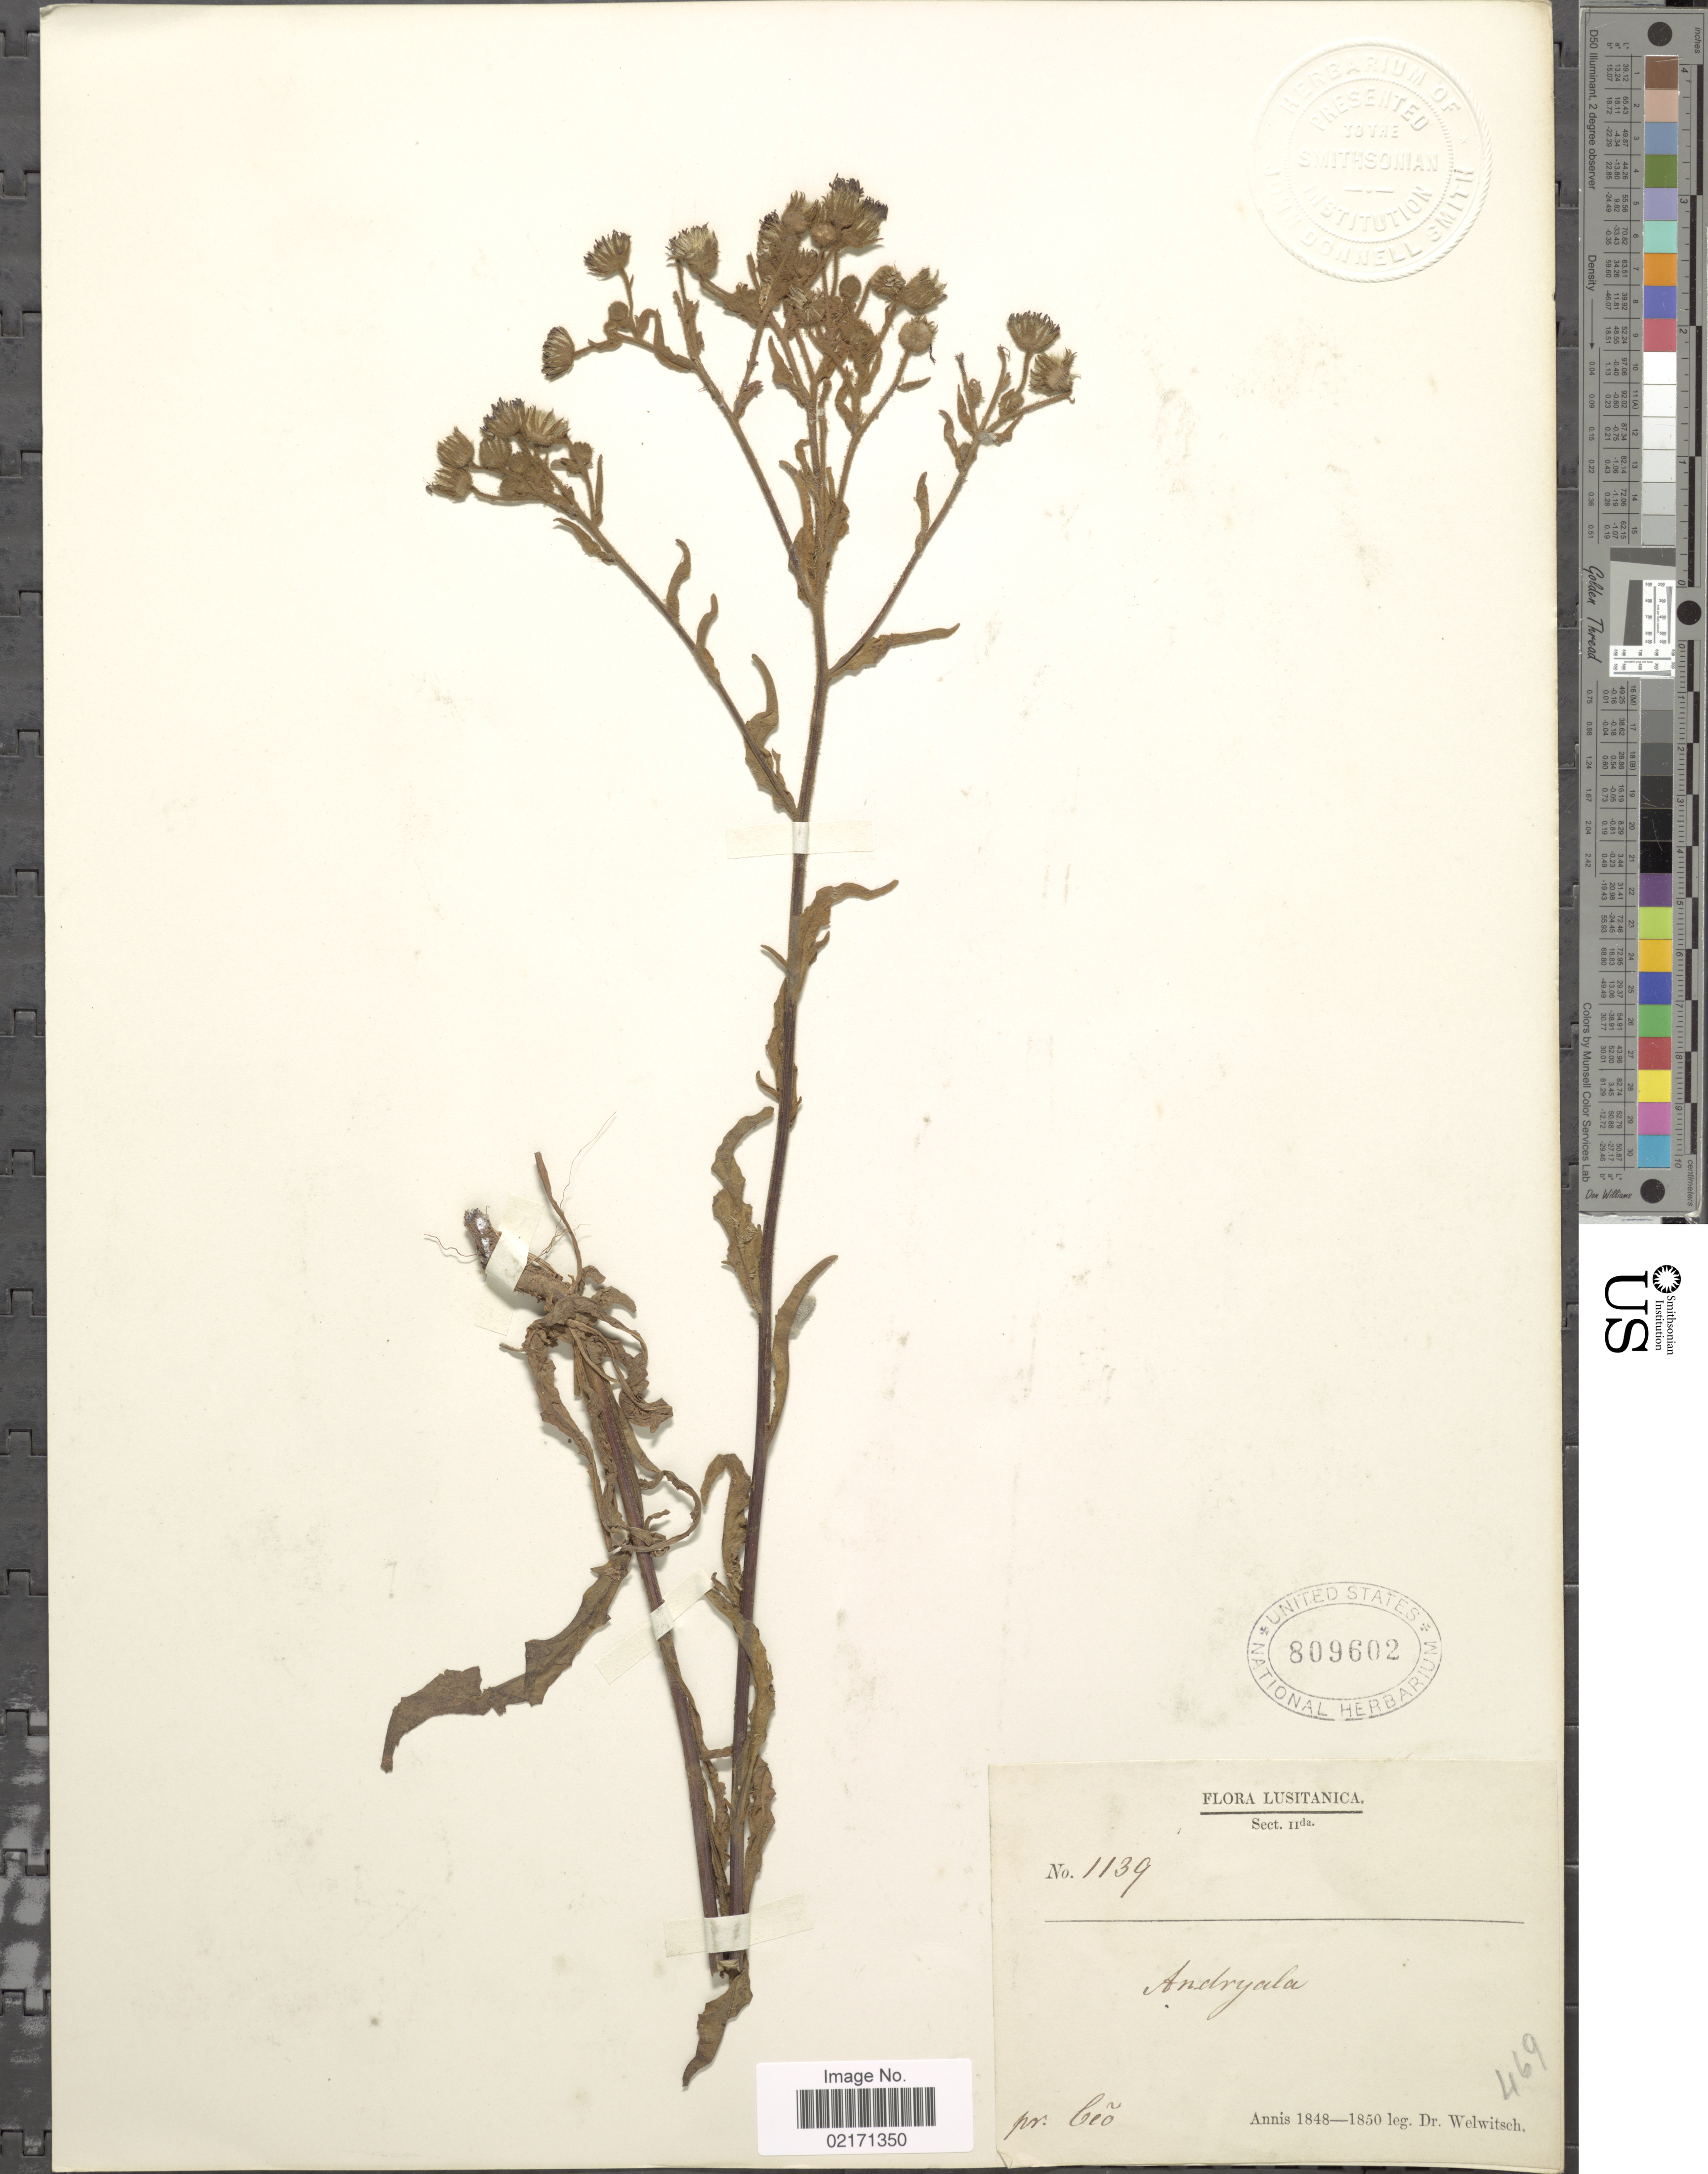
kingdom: Plantae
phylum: Tracheophyta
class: Magnoliopsida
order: Asterales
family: Asteraceae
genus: Andryala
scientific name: Andryala sp.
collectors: -. Welwitsch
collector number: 1139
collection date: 1848/1850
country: Portugal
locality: Lusitanica. Sect. IIda. pr. Ceo. [interpreted]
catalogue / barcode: US 809602